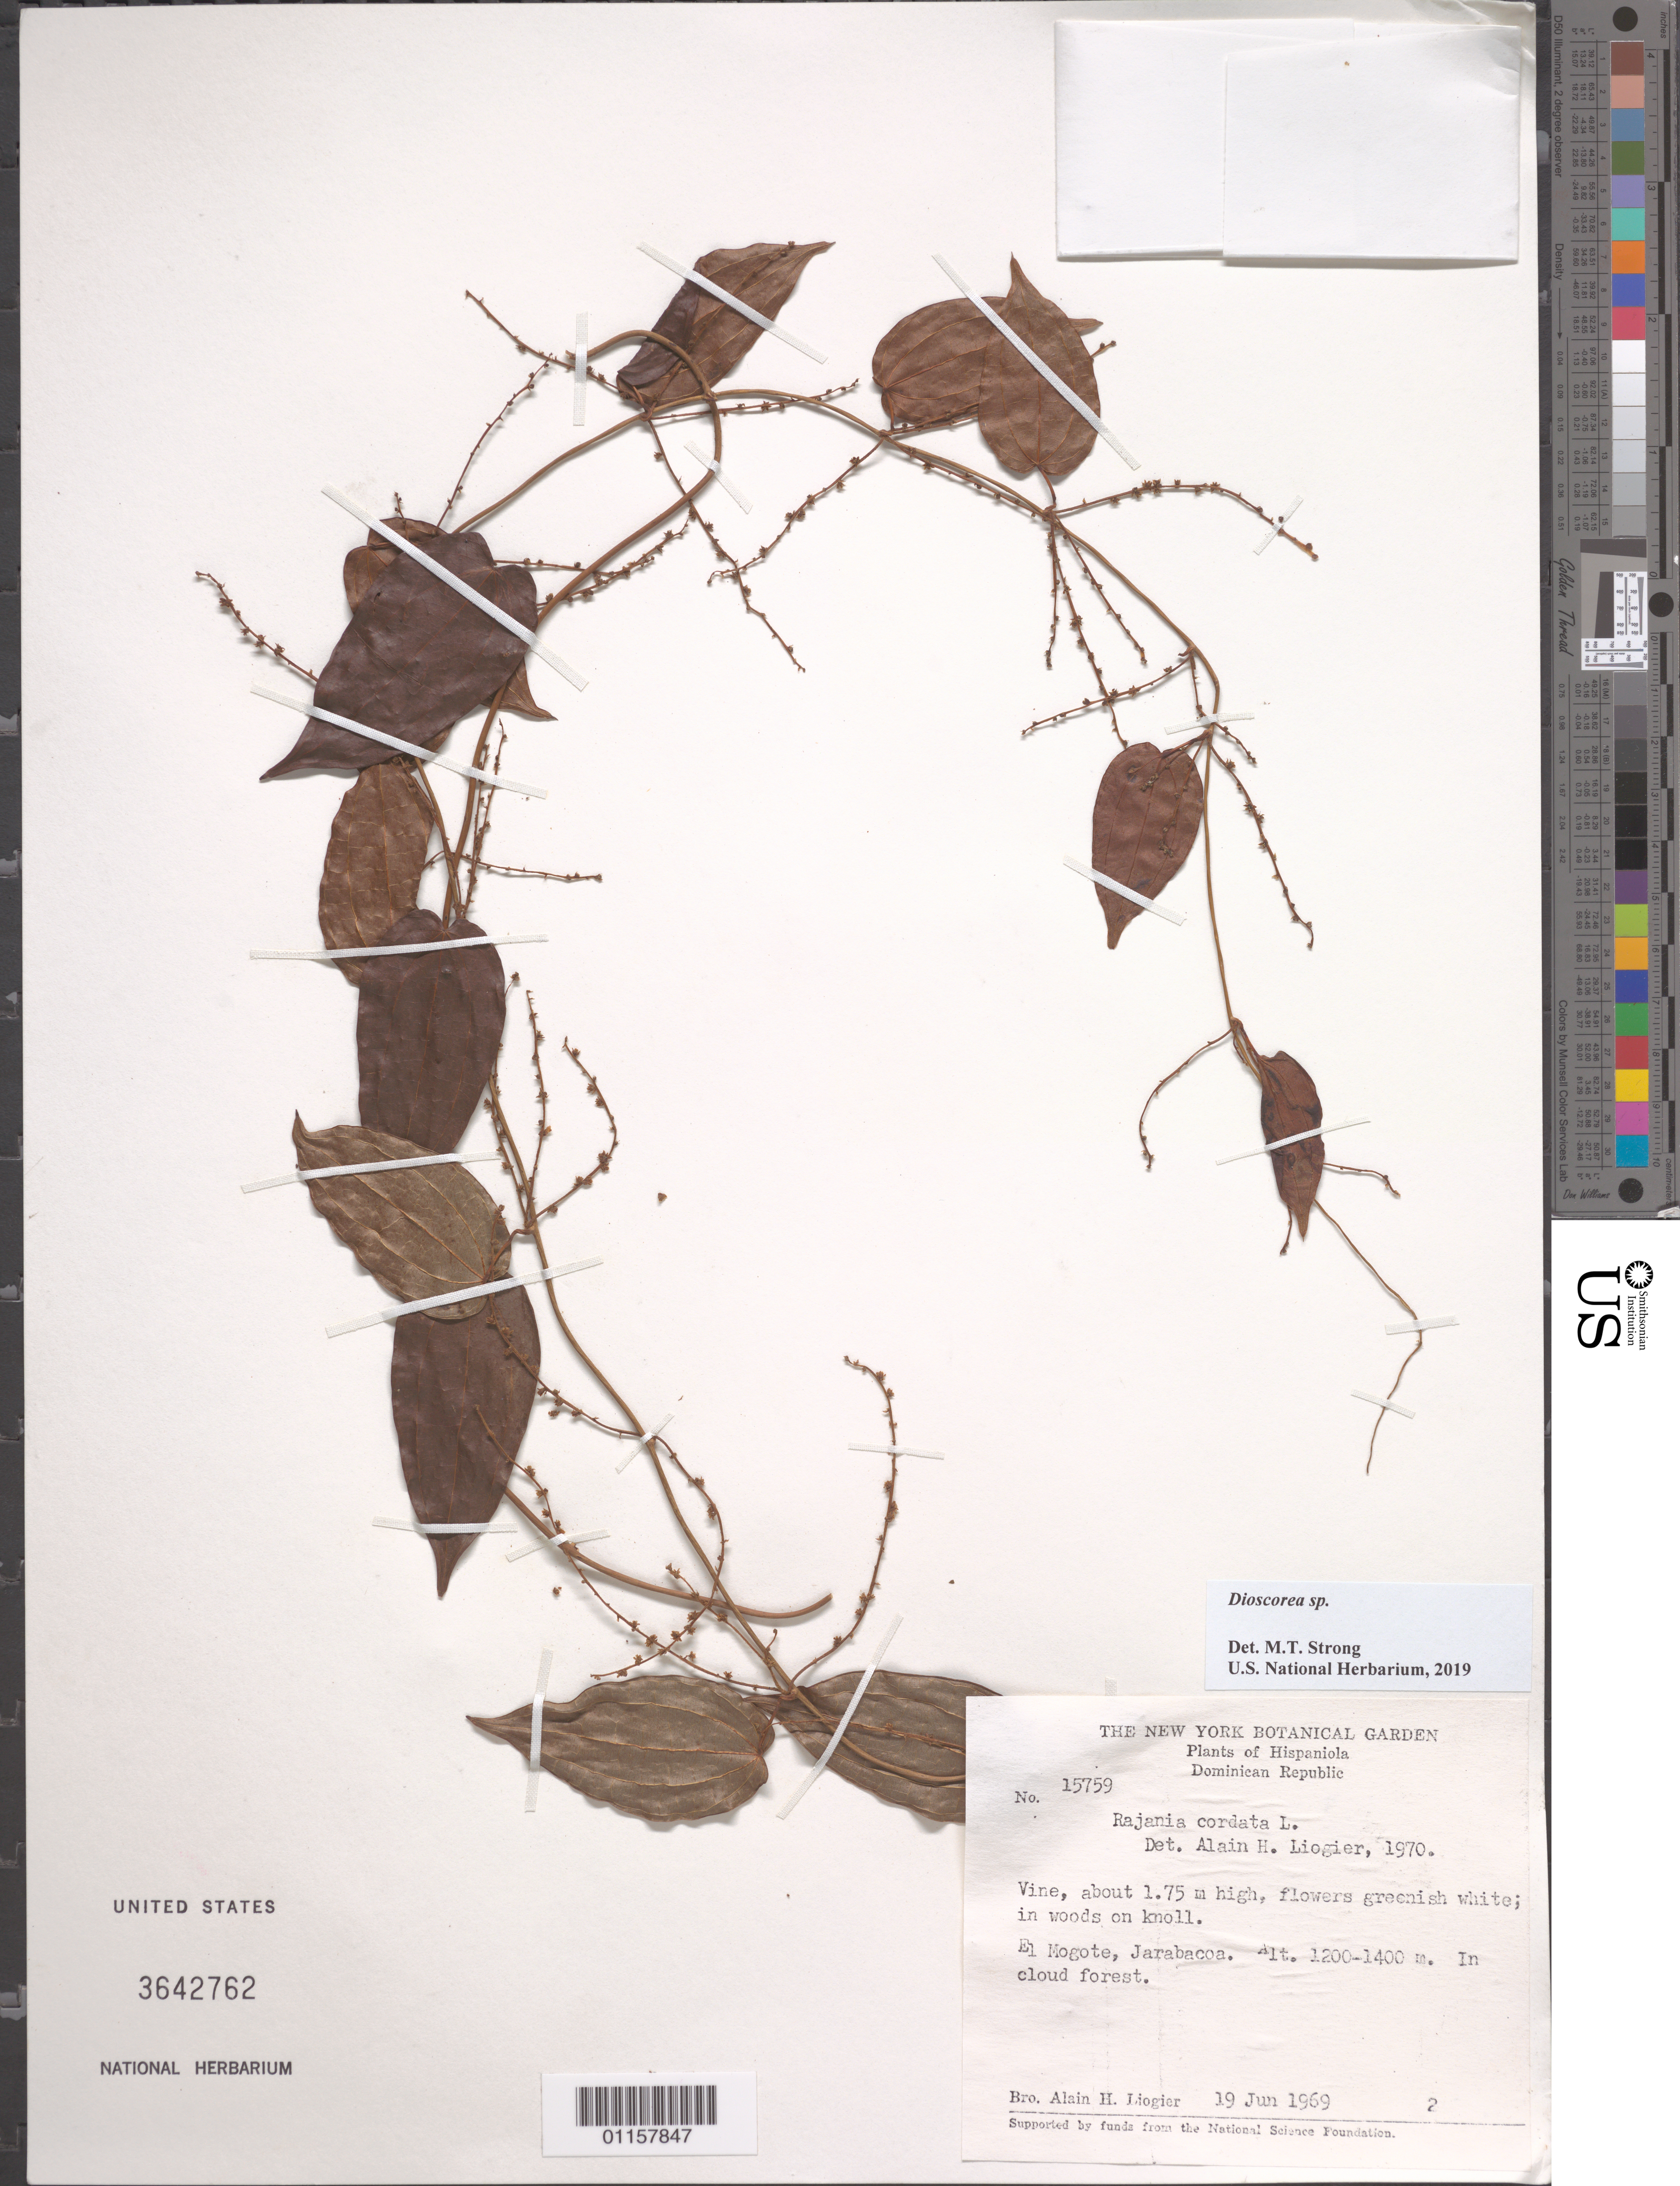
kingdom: Plantae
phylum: Tracheophyta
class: Liliopsida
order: Dioscoreales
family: Dioscoreaceae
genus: Dioscorea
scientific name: Dioscorea sp.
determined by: Strong, M. T., (US), Smithsonian Institution - National Museum of Natural History (UNITED STATES)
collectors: A. H. Liogier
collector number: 15759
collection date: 1969-06-19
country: Dominican Republic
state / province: La Vega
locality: El Mogote, Jarabacoa.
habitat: Cloud forest. In woods on knoll.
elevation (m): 1200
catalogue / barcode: US 3642762